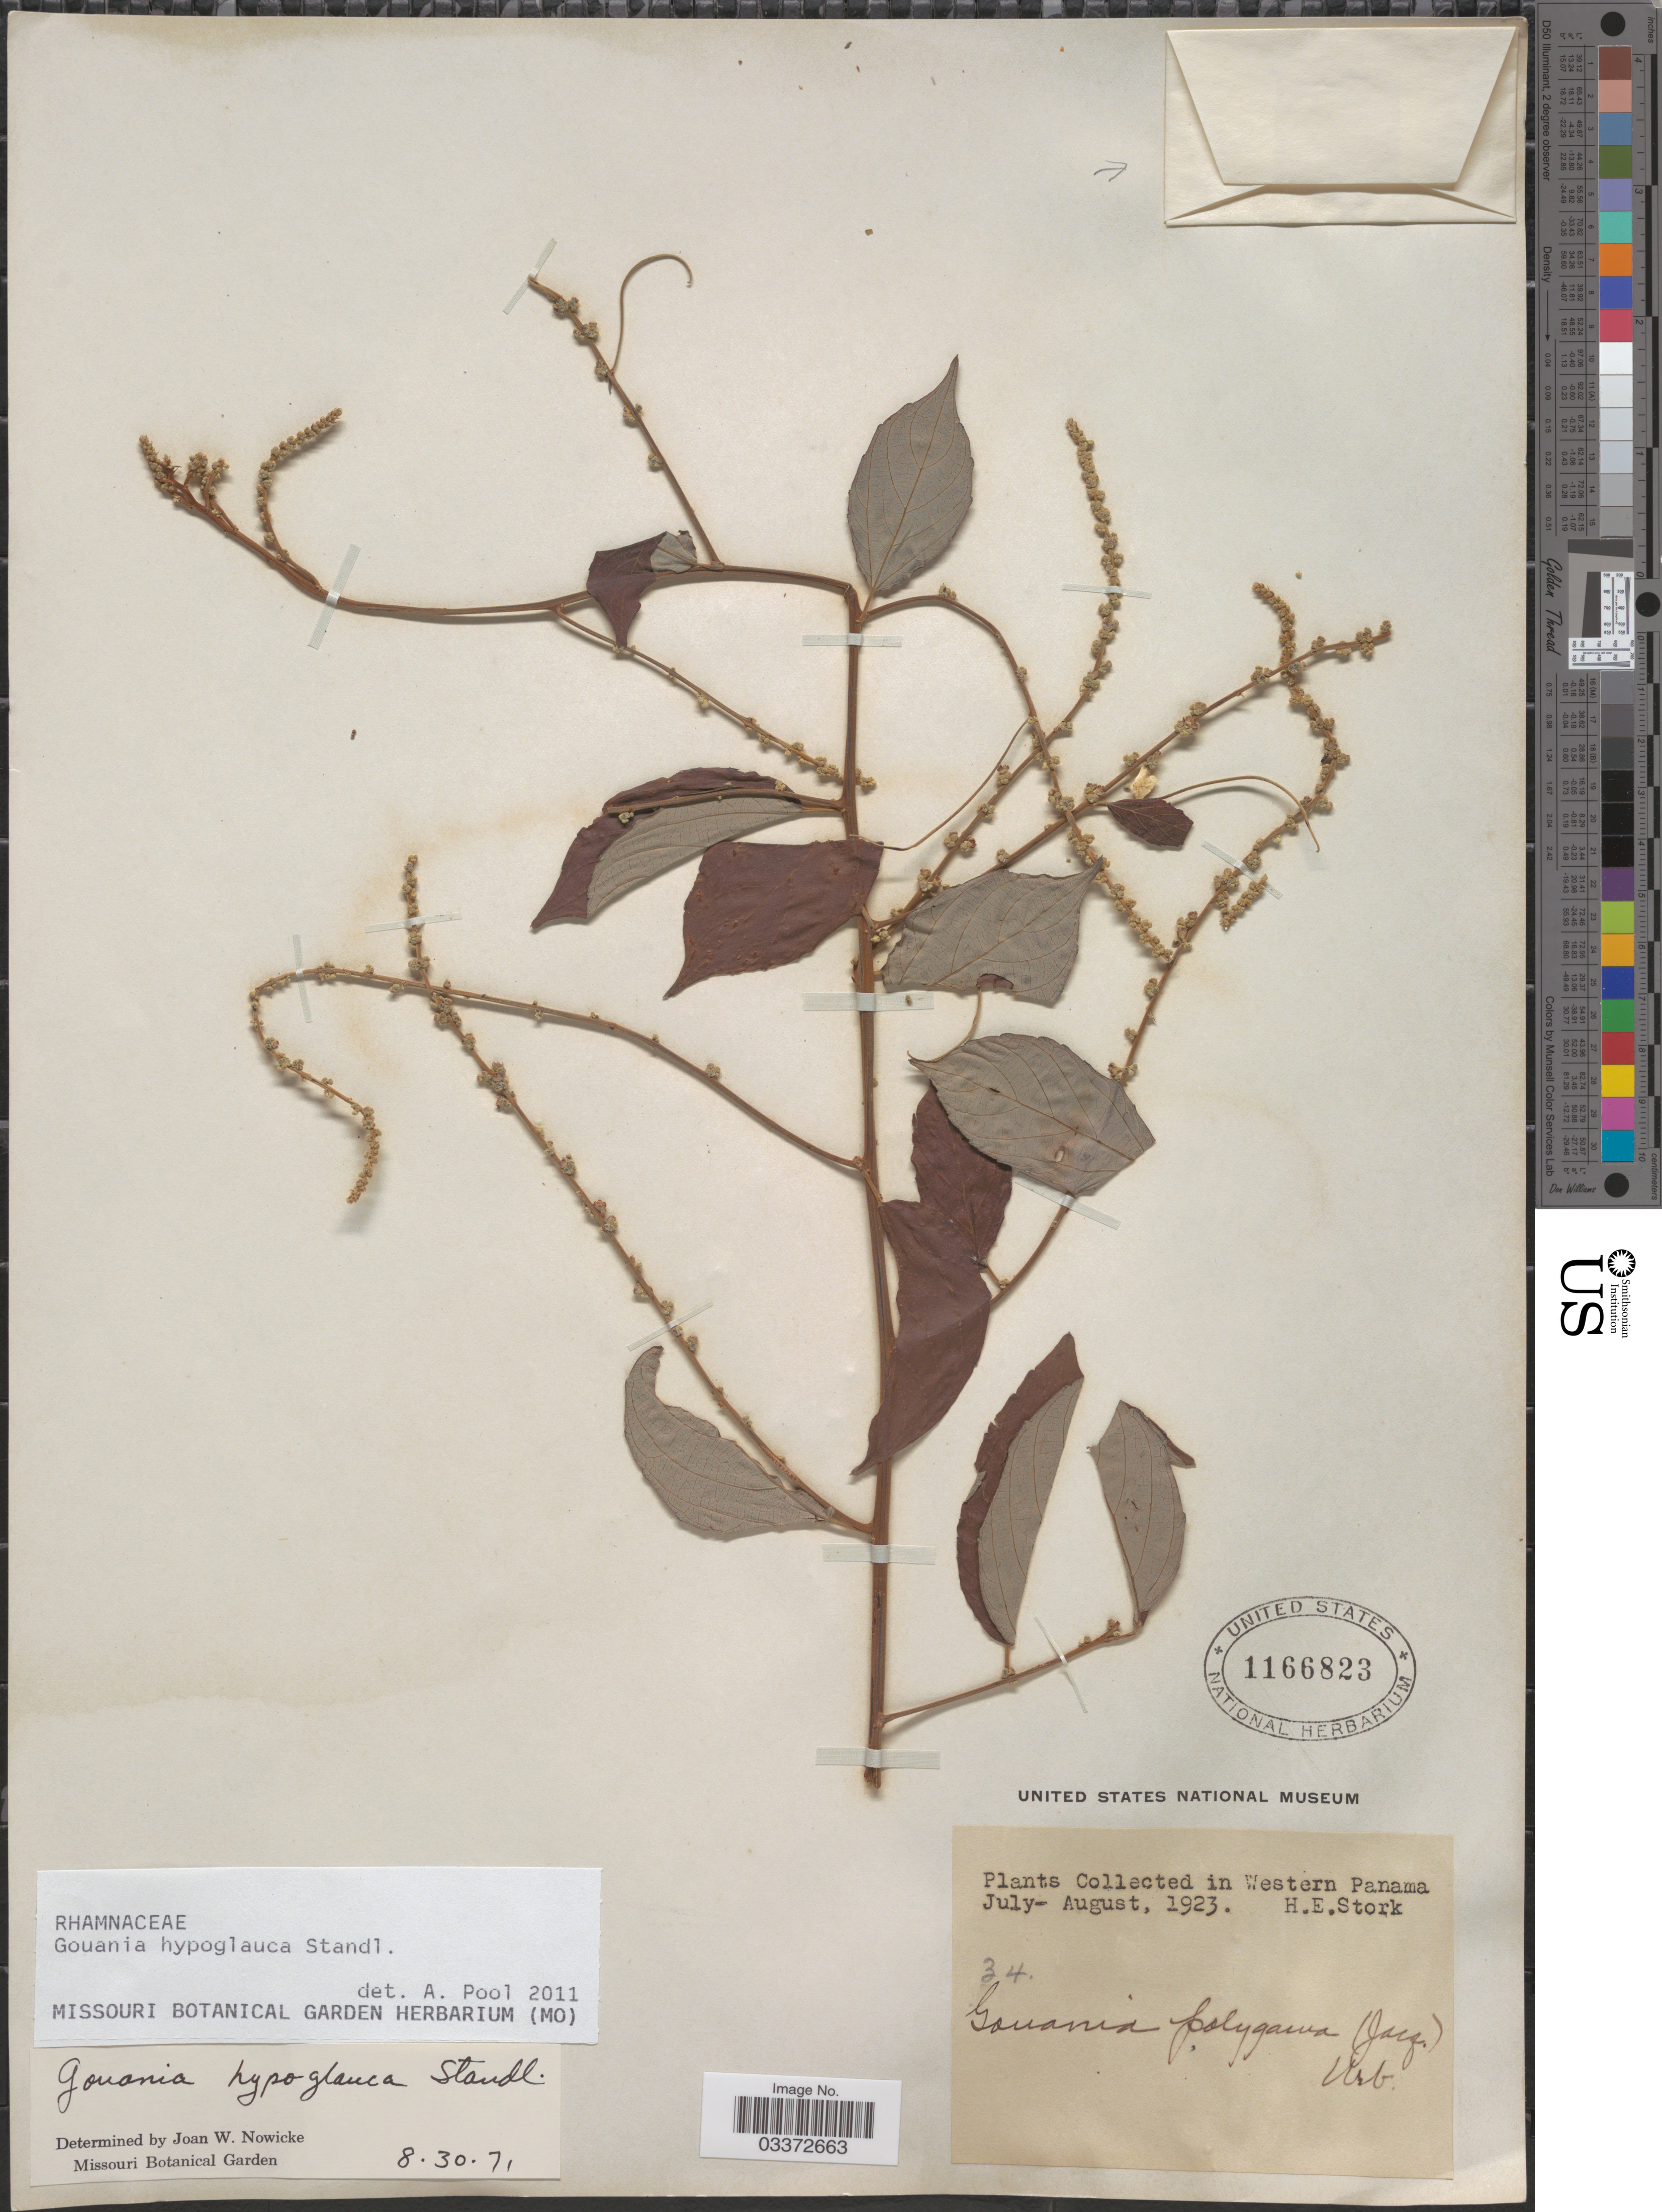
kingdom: Plantae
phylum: Tracheophyta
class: Magnoliopsida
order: Rosales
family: Rhamnaceae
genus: Gouania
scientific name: Gouania hypoglauca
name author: Standl.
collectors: H. E. Stork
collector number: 34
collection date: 1923-07/1923-08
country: Panama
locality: Western Panama.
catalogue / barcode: US 1166823